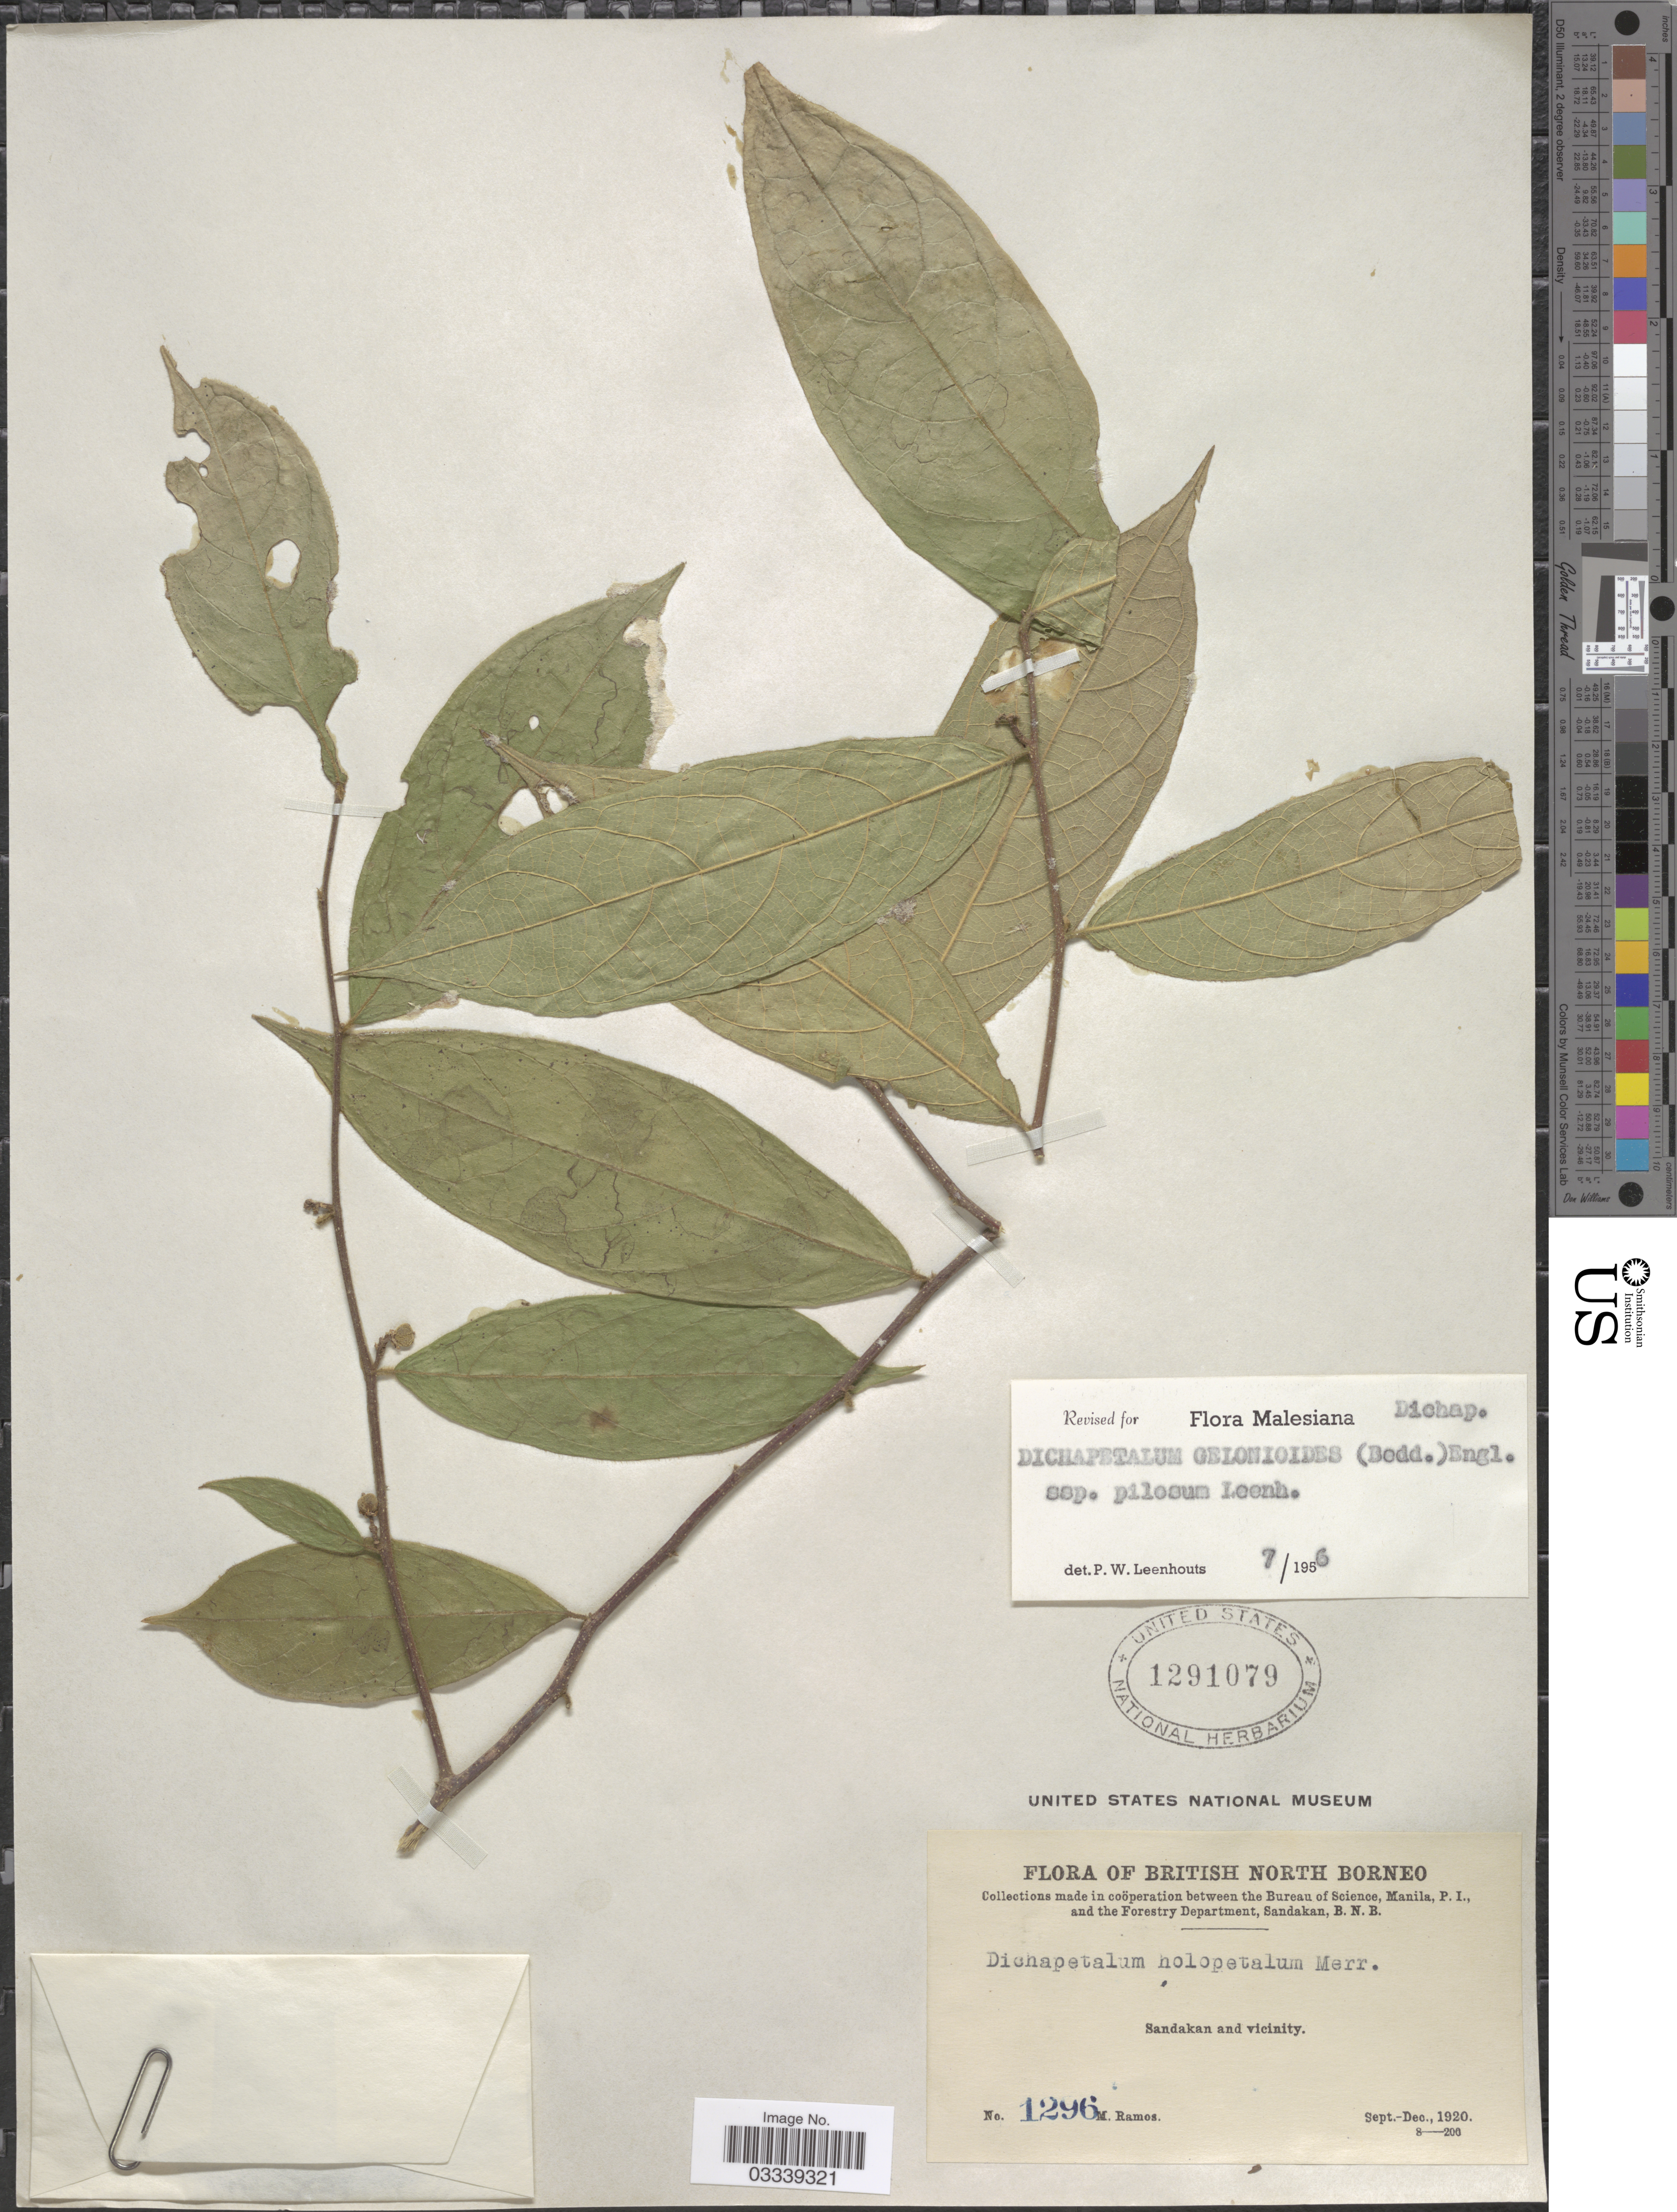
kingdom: Plantae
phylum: Tracheophyta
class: Magnoliopsida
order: Malpighiales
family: Dichapetalaceae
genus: Dichapetalum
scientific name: Dichapetalum gelonioides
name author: (Roxb.) Engl.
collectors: M. Ramos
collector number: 1296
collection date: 1920-09/1920-12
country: Malaysia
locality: British North Borneo, Sandakan and vicinity.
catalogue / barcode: US 1291079